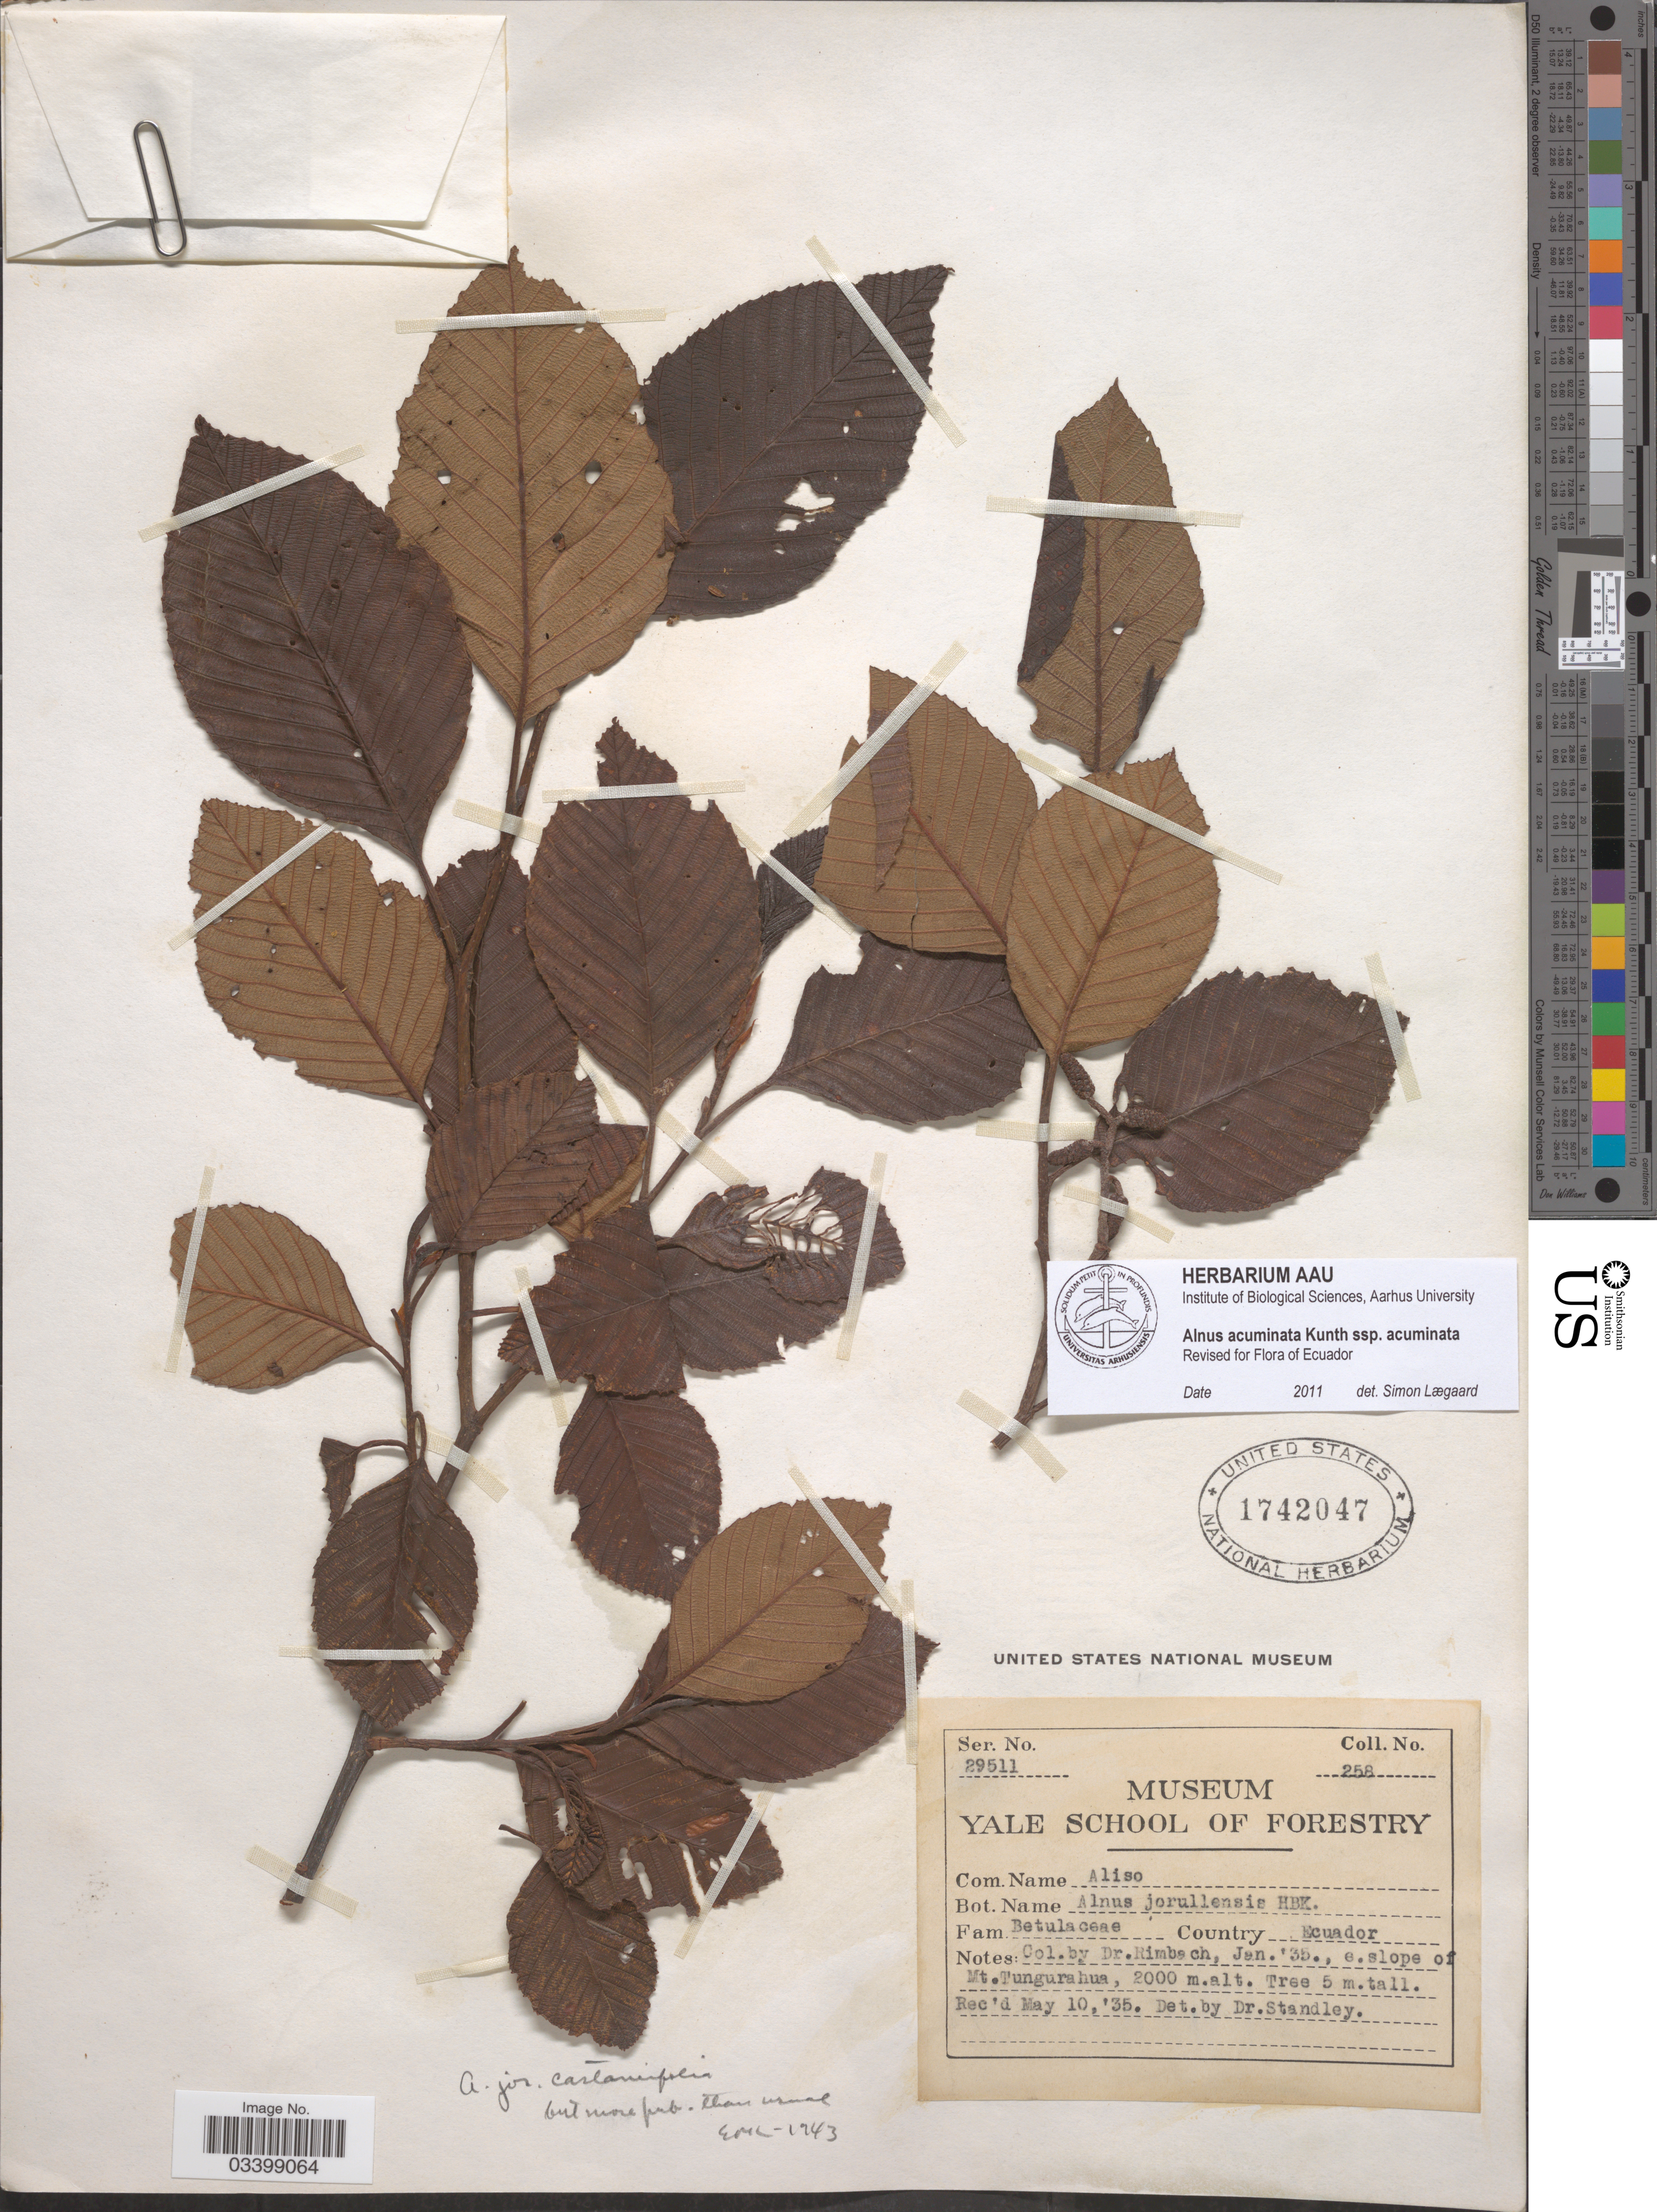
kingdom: Plantae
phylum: Tracheophyta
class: Magnoliopsida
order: Fagales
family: Betulaceae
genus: Alnus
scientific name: Alnus acuminata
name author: Kunth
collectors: Rimbach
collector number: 258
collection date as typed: Transcribed d/m/y: /1/35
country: Ecuador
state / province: Tungurahua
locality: E. slope of Mt. Tungurahua.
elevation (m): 2000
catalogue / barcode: US 1742047